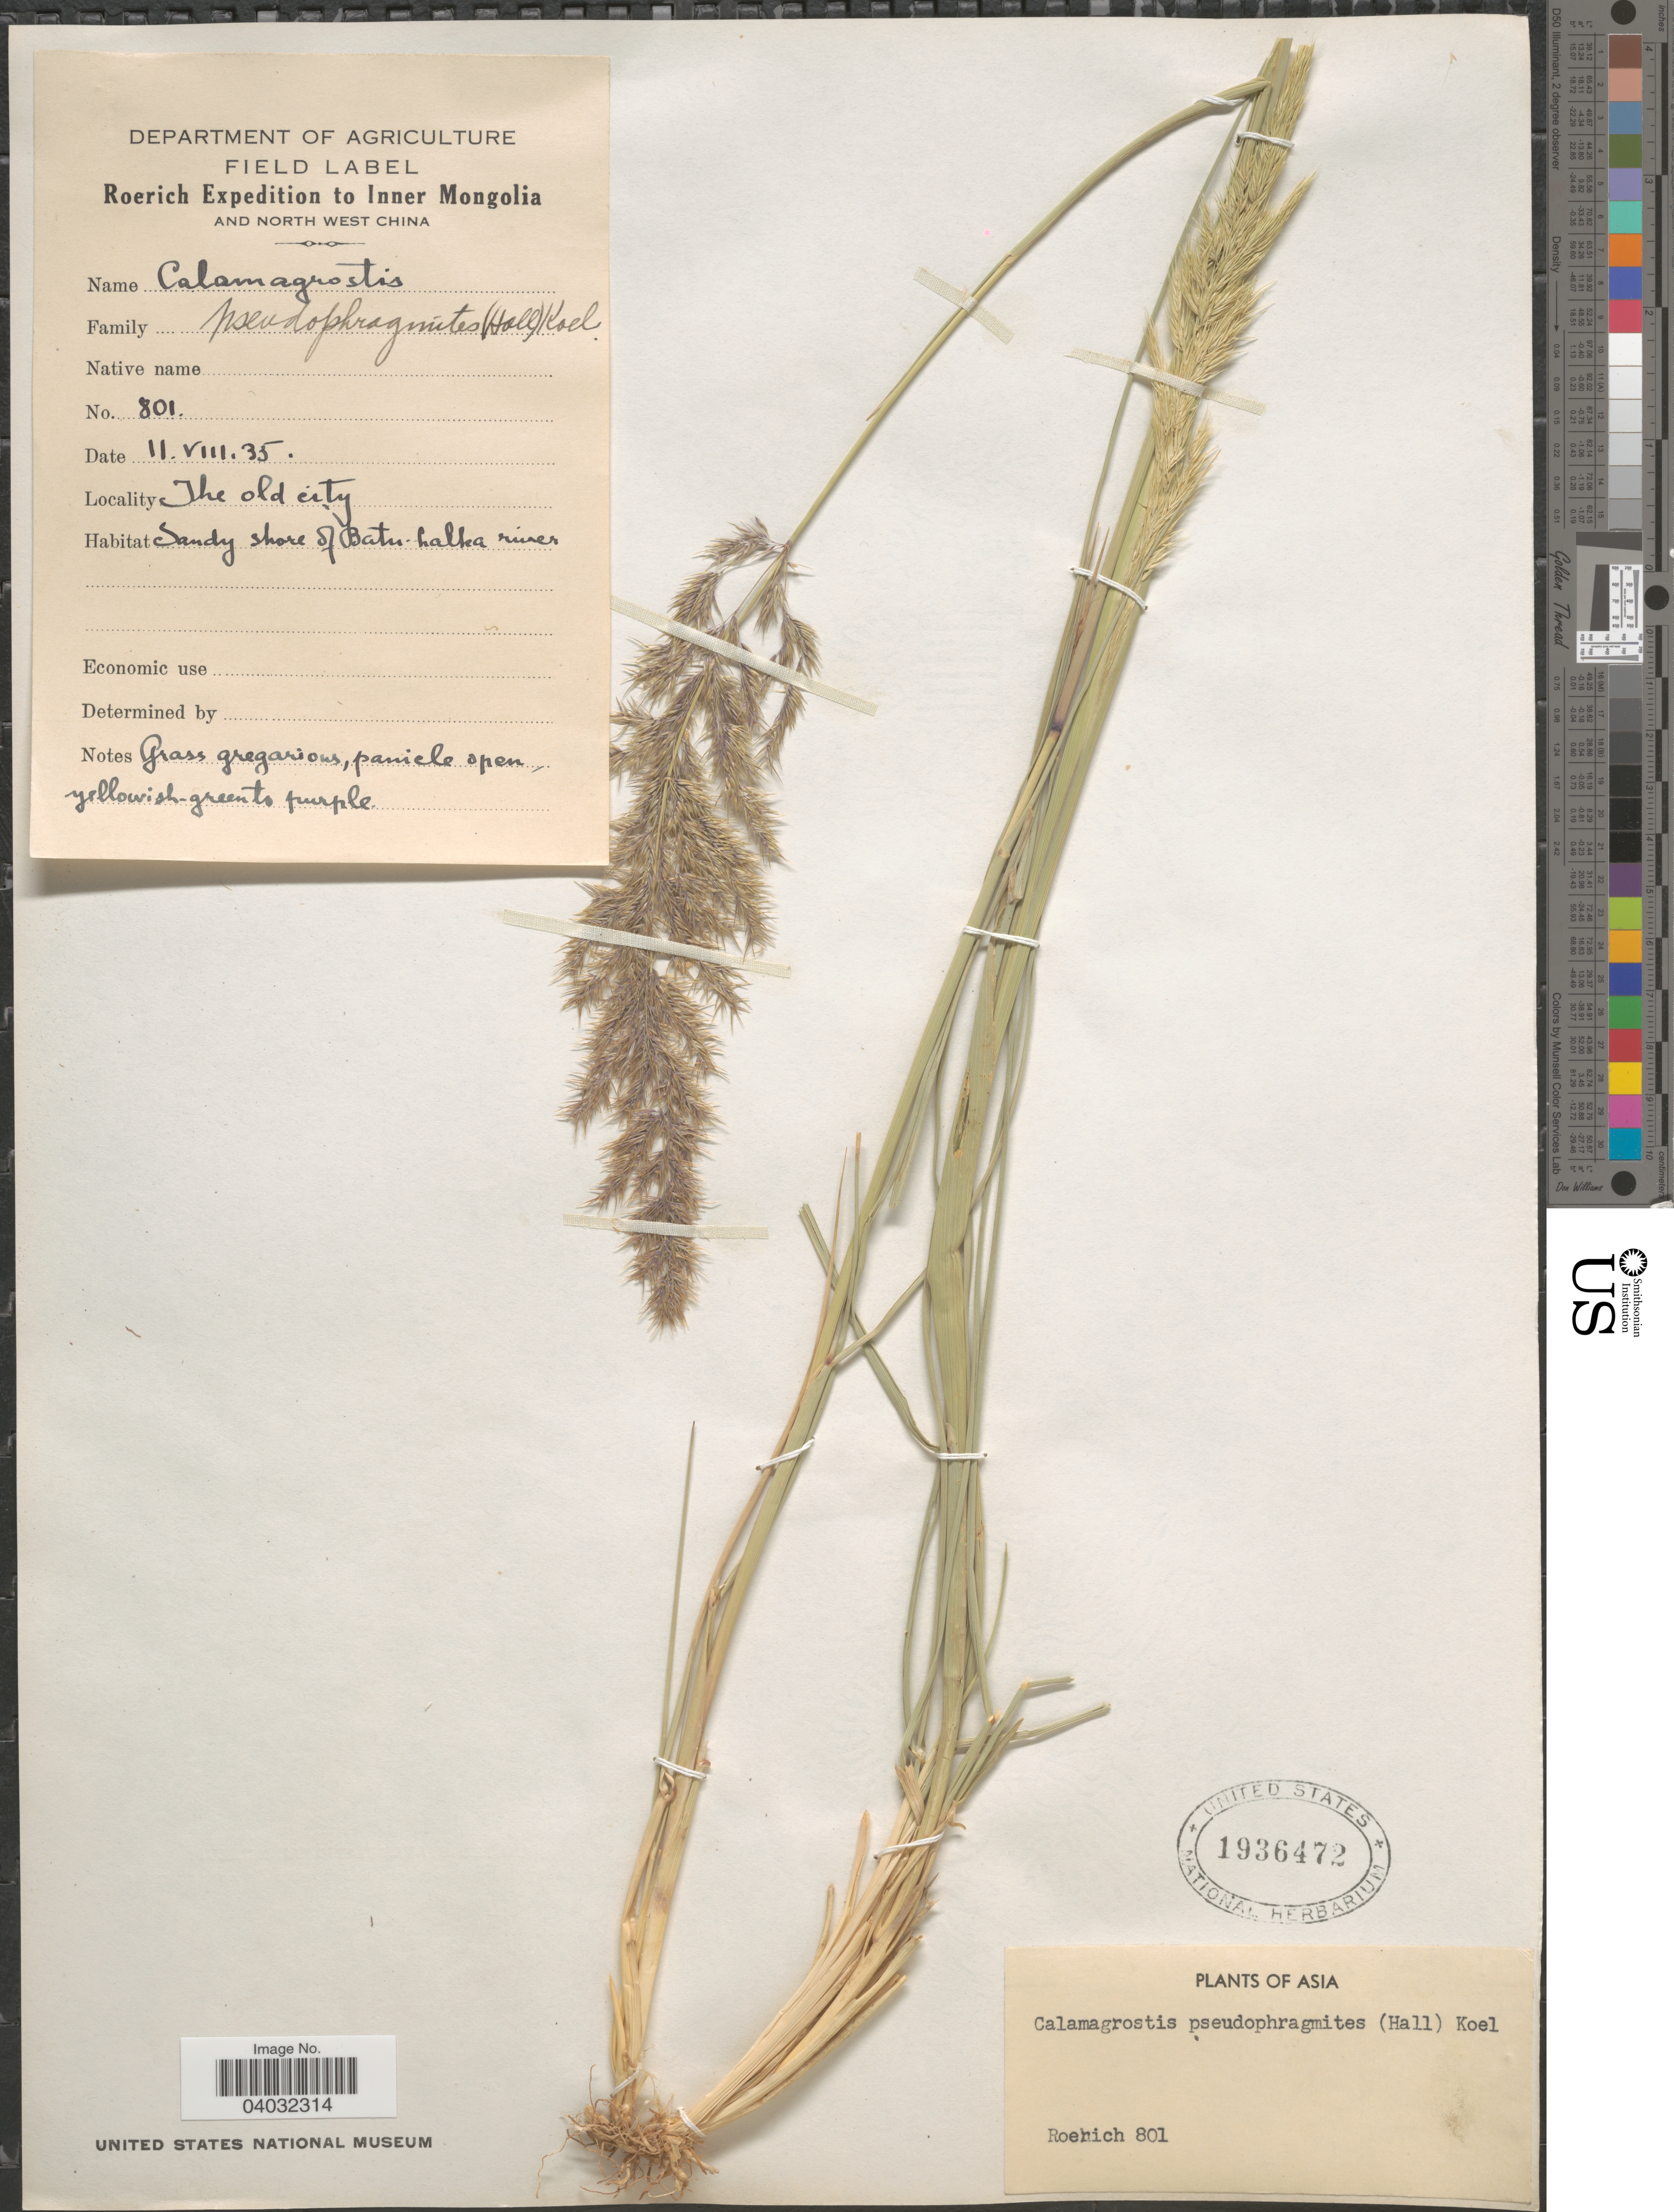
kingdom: Plantae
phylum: Tracheophyta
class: Liliopsida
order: Poales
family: Poaceae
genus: Calamagrostis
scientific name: Calamagrostis pseudophragmites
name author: (Haller f.) Koeler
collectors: Roerich Expedition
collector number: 801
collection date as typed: Transcribed d/m/y: 11/8/35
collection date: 1935-08-11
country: China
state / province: Nei Monggol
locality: Inner Mongolia and North West China. The old city.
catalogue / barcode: US 1936472